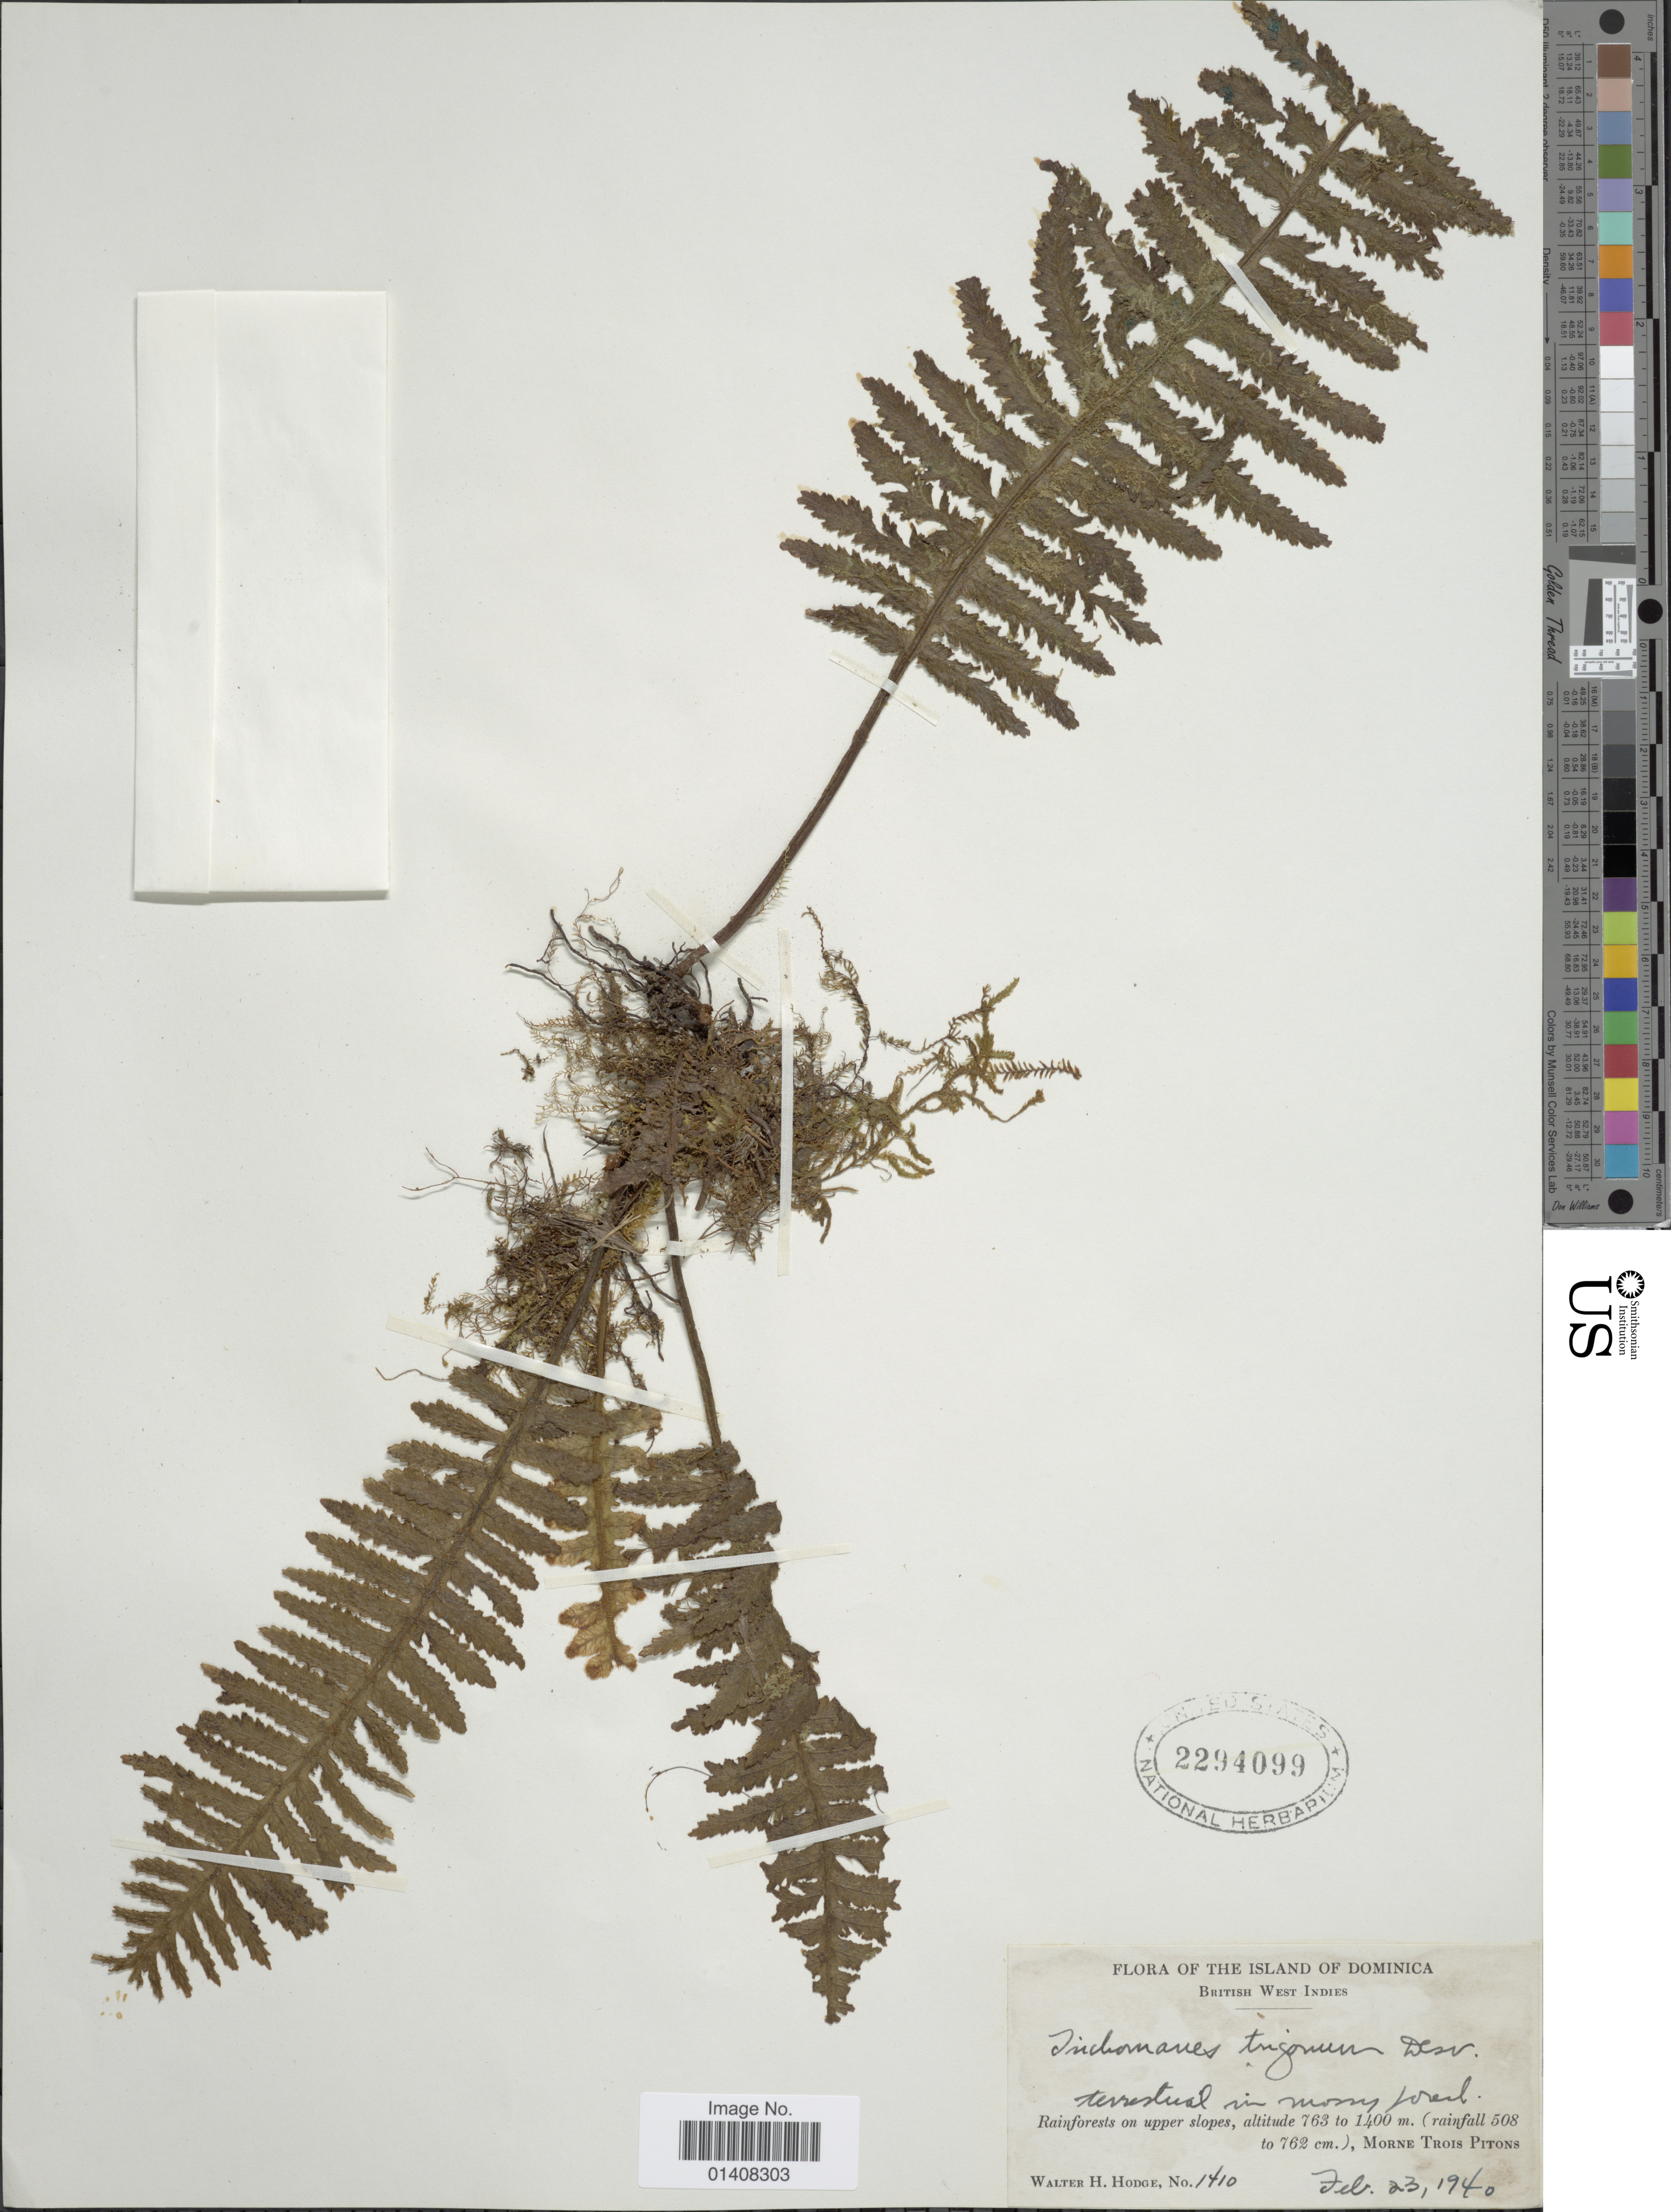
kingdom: Plantae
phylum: Tracheophyta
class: Polypodiopsida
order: Hymenophyllales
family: Hymenophyllaceae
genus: Trichomanes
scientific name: Trichomanes trigonum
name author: Desv.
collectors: W. Hodge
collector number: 1410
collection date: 1940-02-23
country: Dominica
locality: Island of Dominica, British West Indies, Morne Trois Pitons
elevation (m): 763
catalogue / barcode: US 2294099